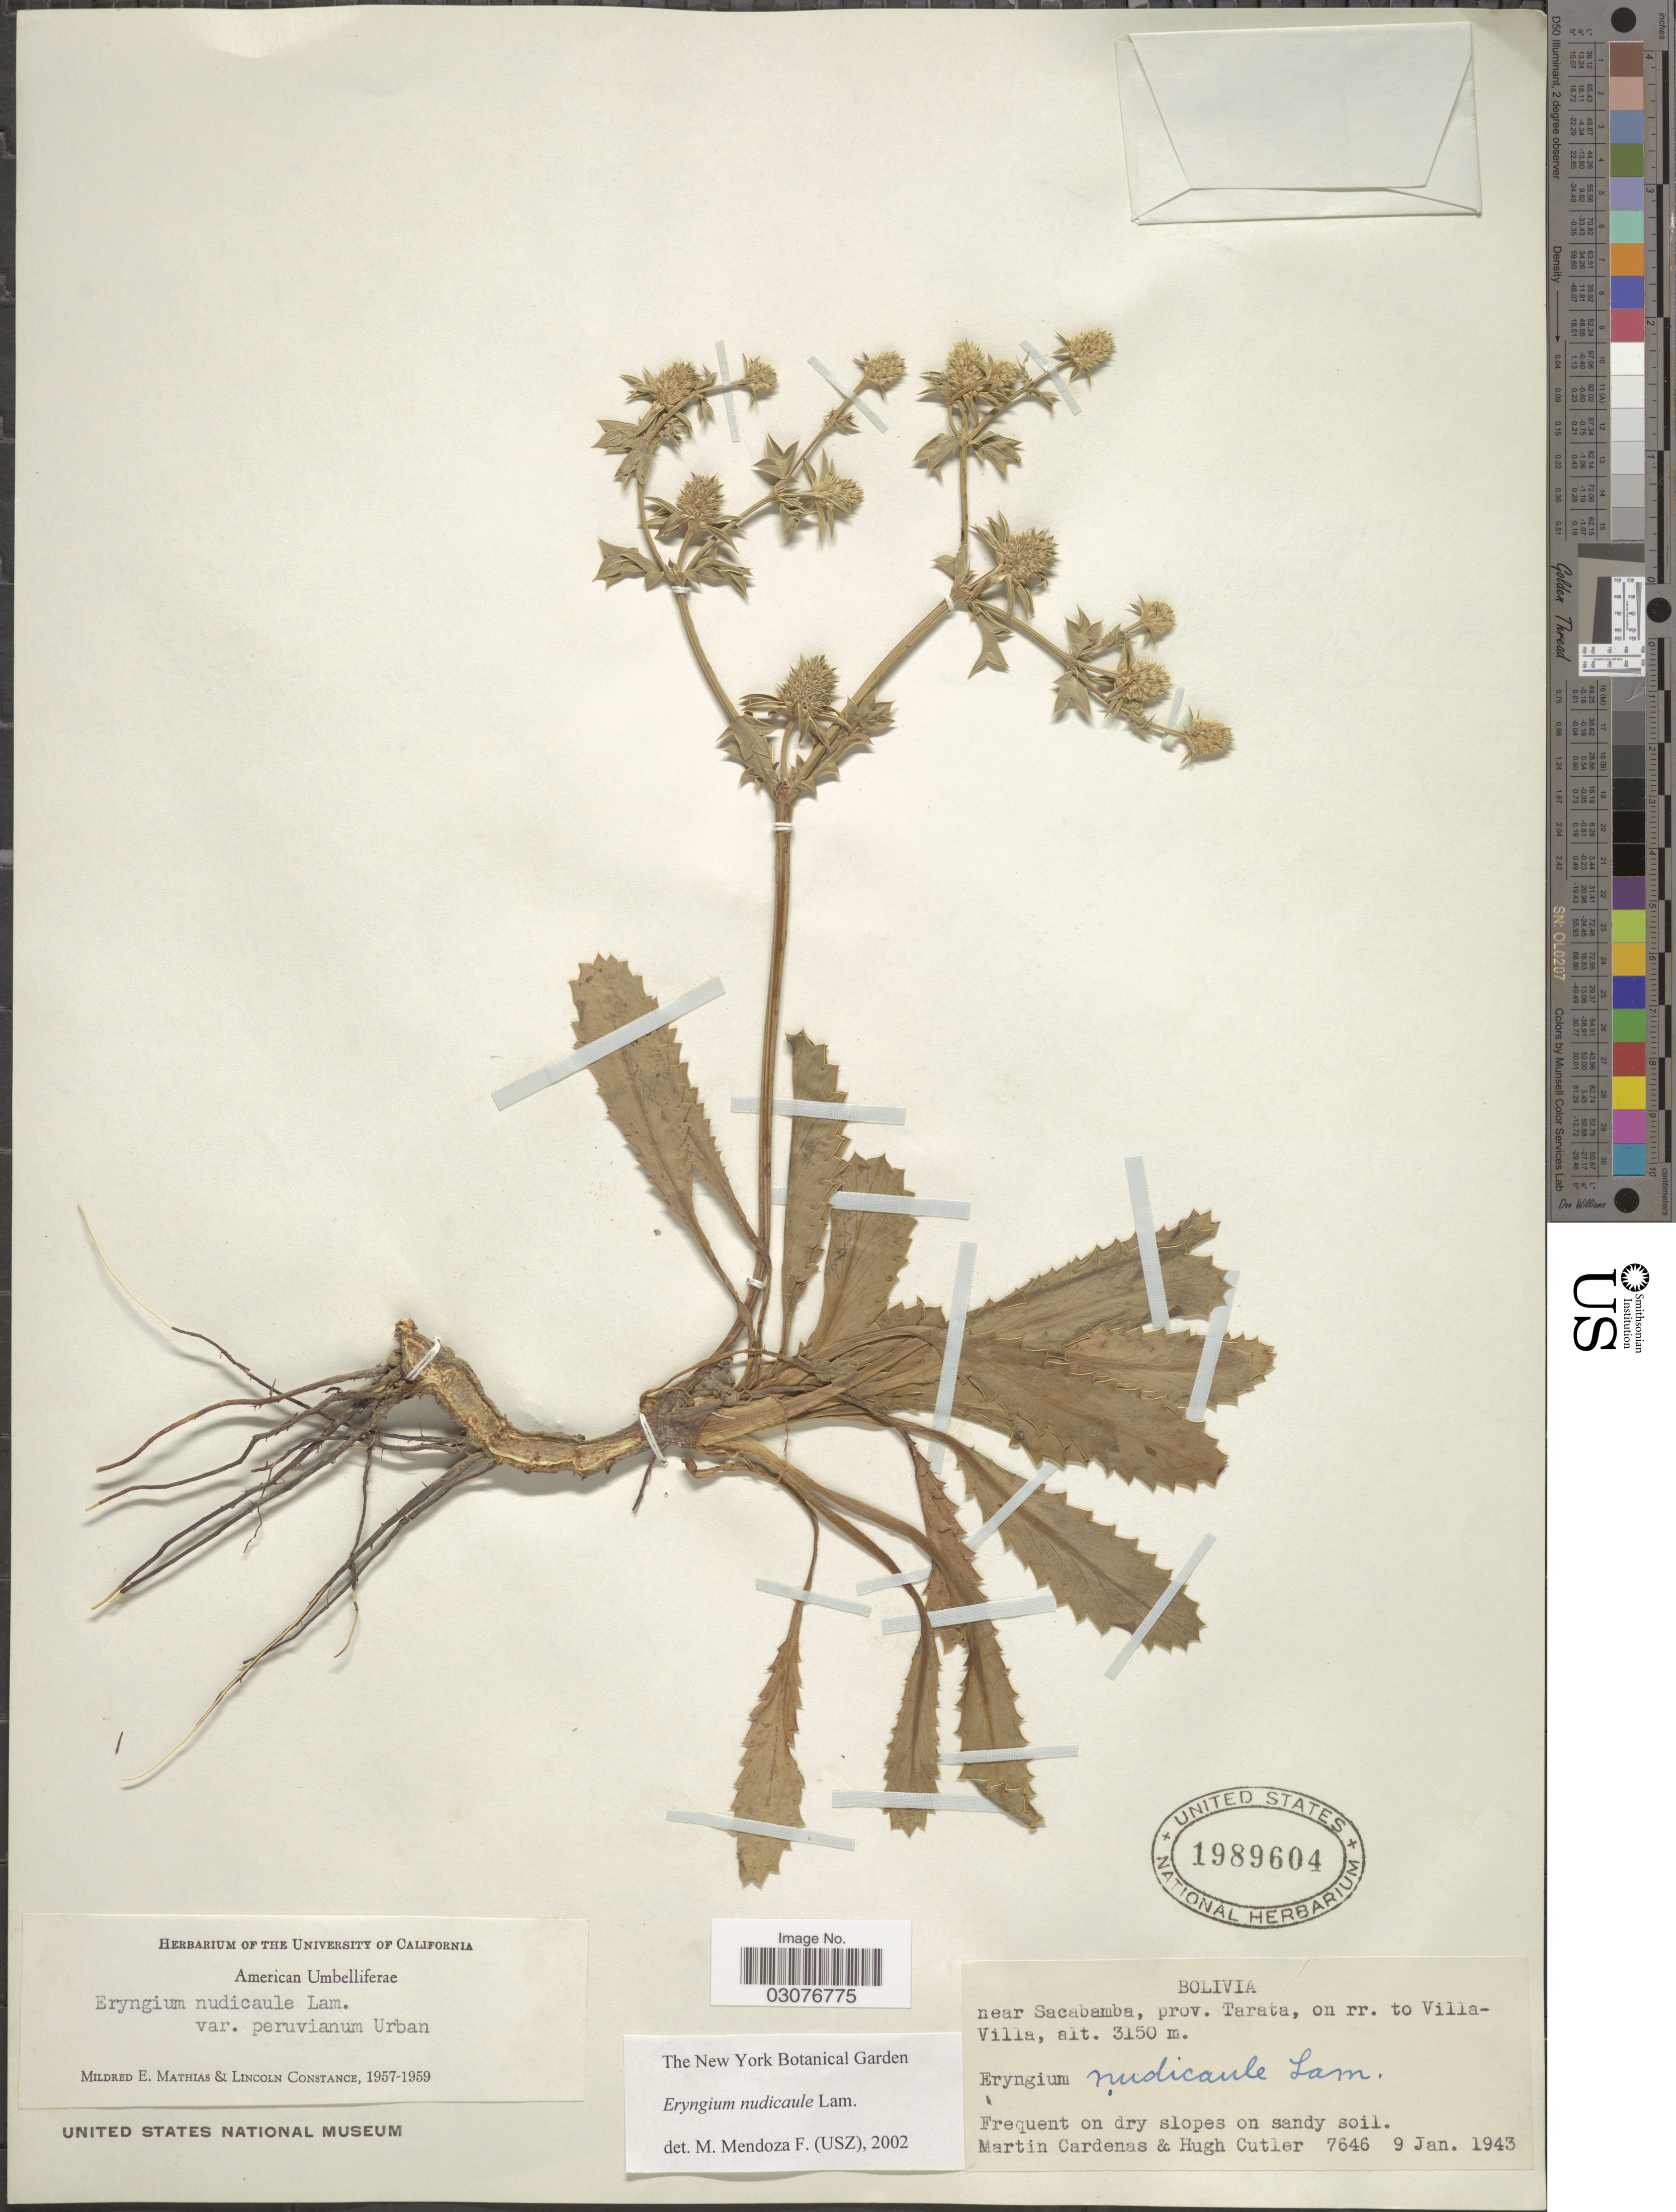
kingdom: Plantae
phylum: Tracheophyta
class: Magnoliopsida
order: Apiales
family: Apiaceae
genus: Eryngium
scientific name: Eryngium nudicaule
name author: Lam.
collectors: M. Cárdenas & H. C. Cutler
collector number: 7646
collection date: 1943-01-09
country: Bolivia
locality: Near Sacabamba, prov. Tarata, on rr. to Villa-Villa.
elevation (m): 3150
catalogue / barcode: US 1989604